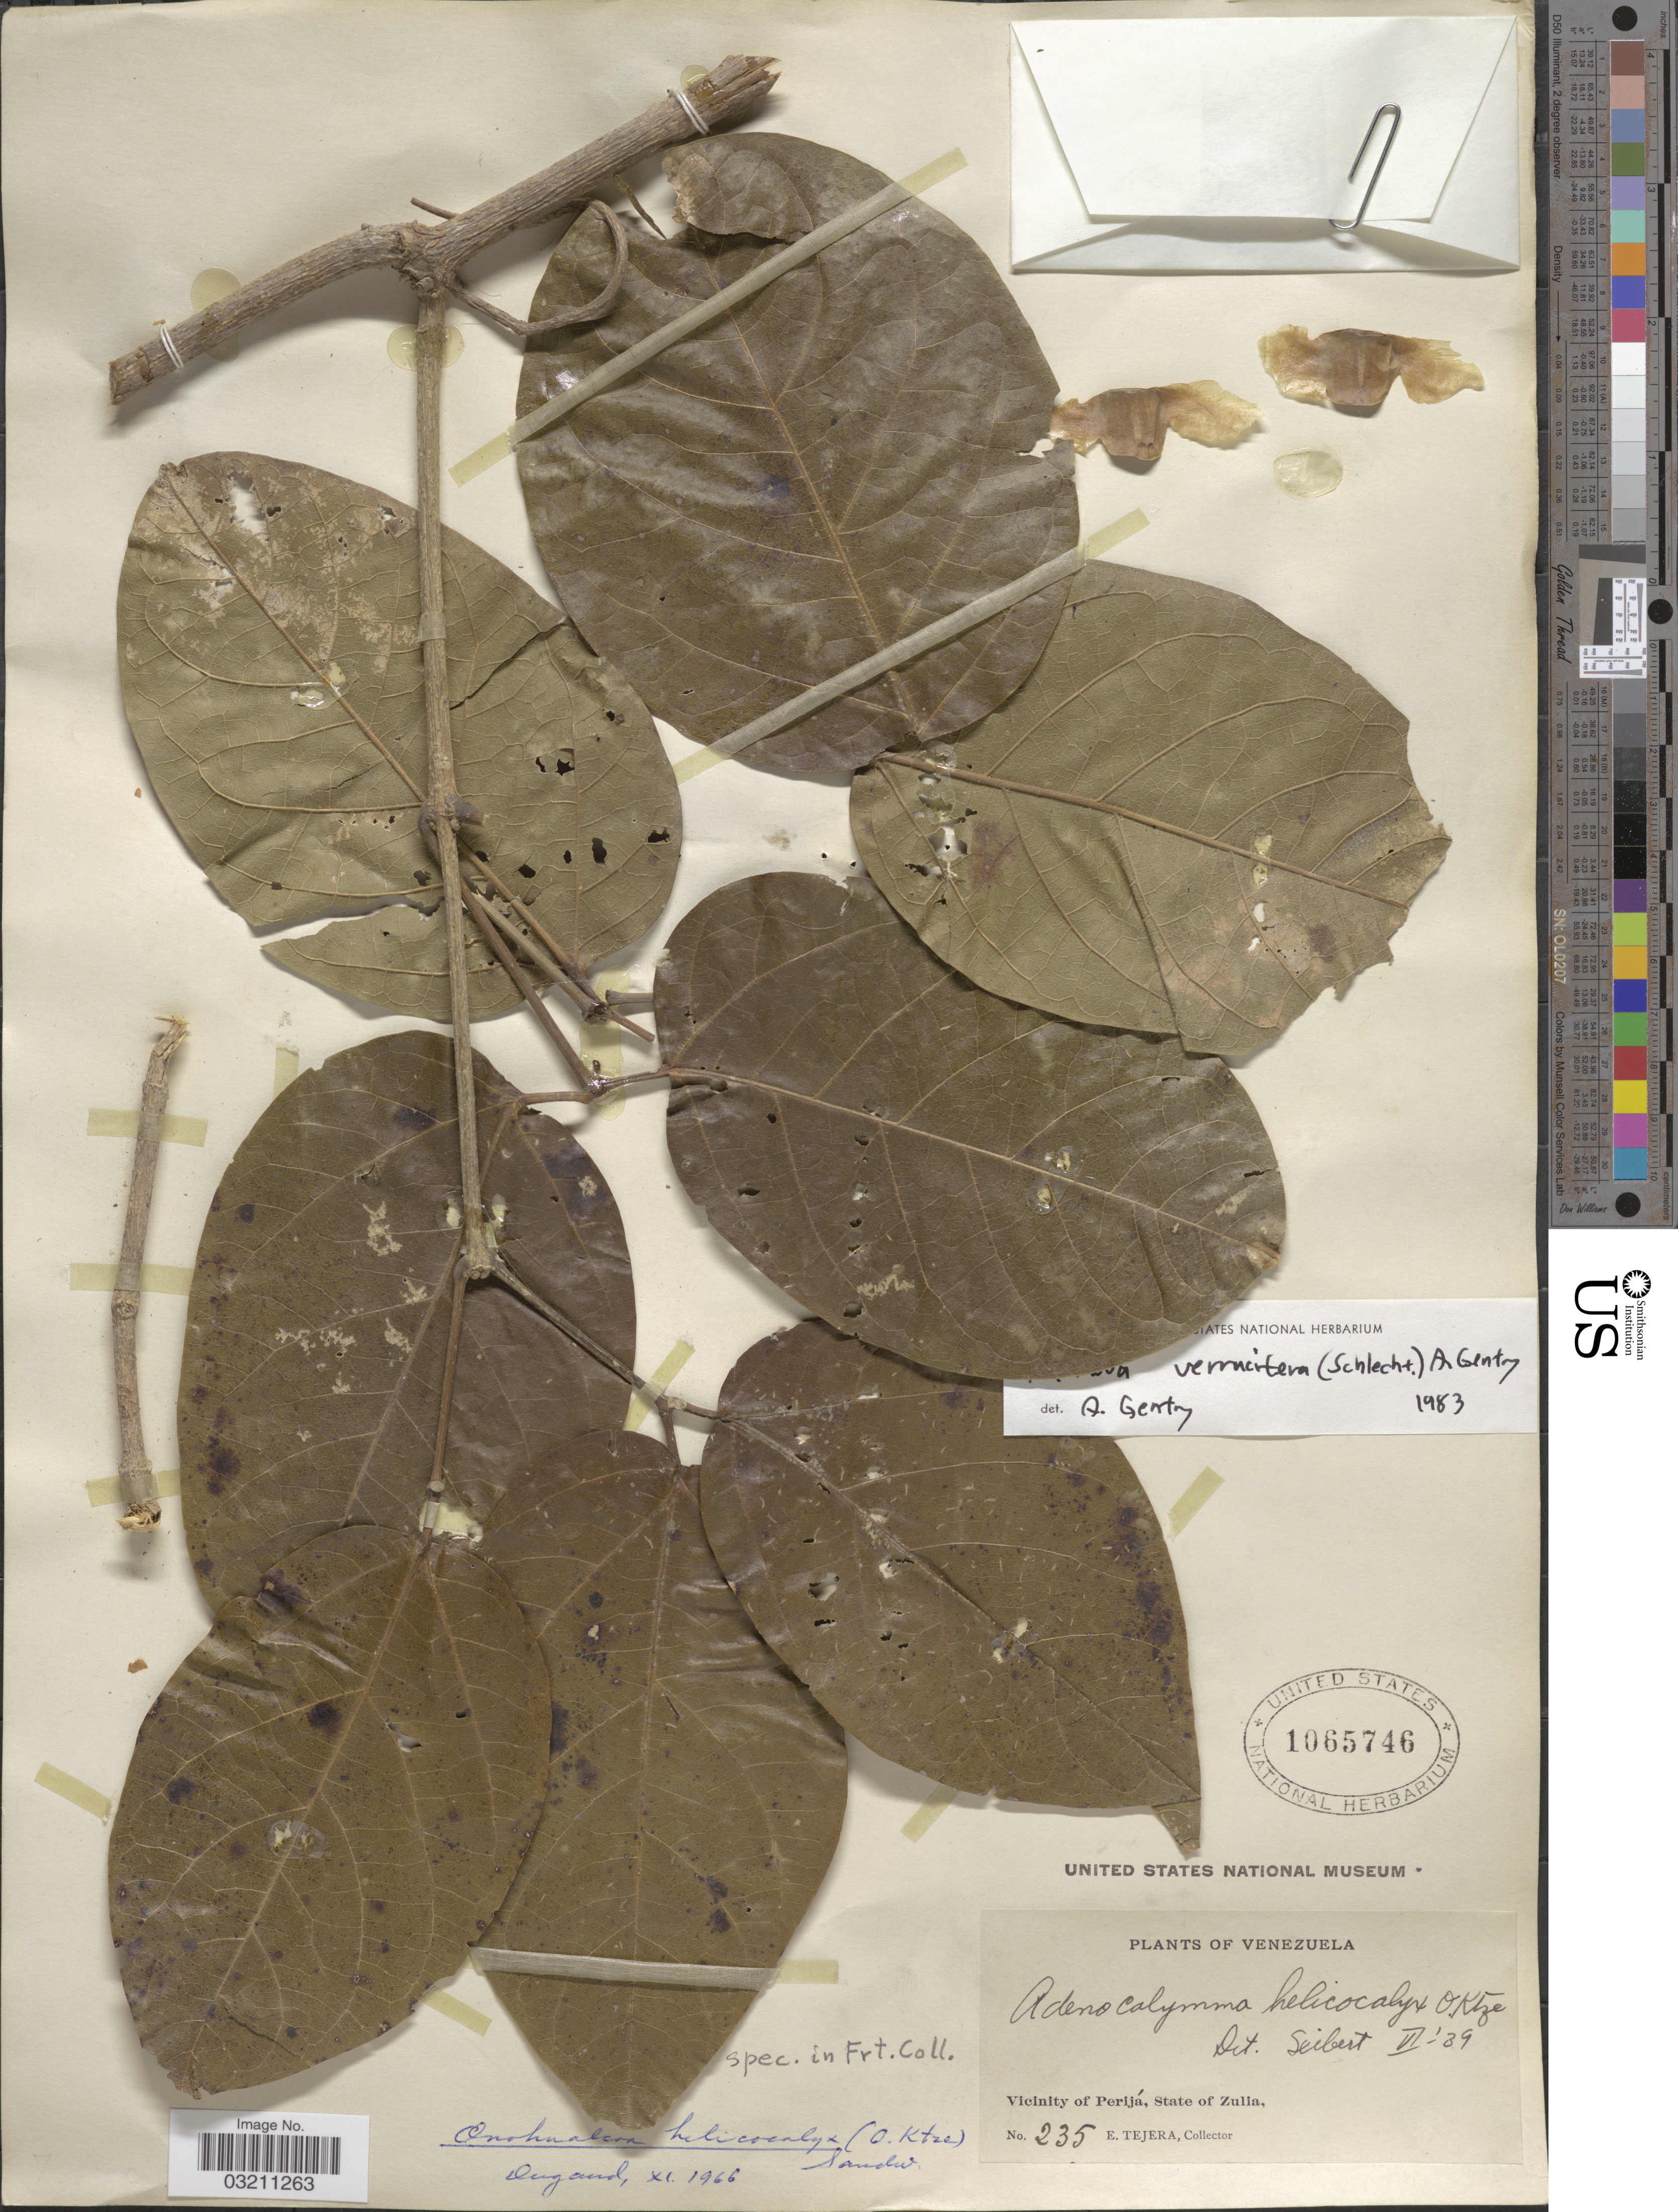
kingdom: Plantae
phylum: Tracheophyta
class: Magnoliopsida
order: Lamiales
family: Bignoniaceae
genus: Mansoa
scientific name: Mansoa verrucifera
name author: (Schltdl.) A.H. Gentry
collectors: E. Tejera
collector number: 235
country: Venezuela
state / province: Zulia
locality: Vicinity of Perijá.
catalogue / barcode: US 1065746